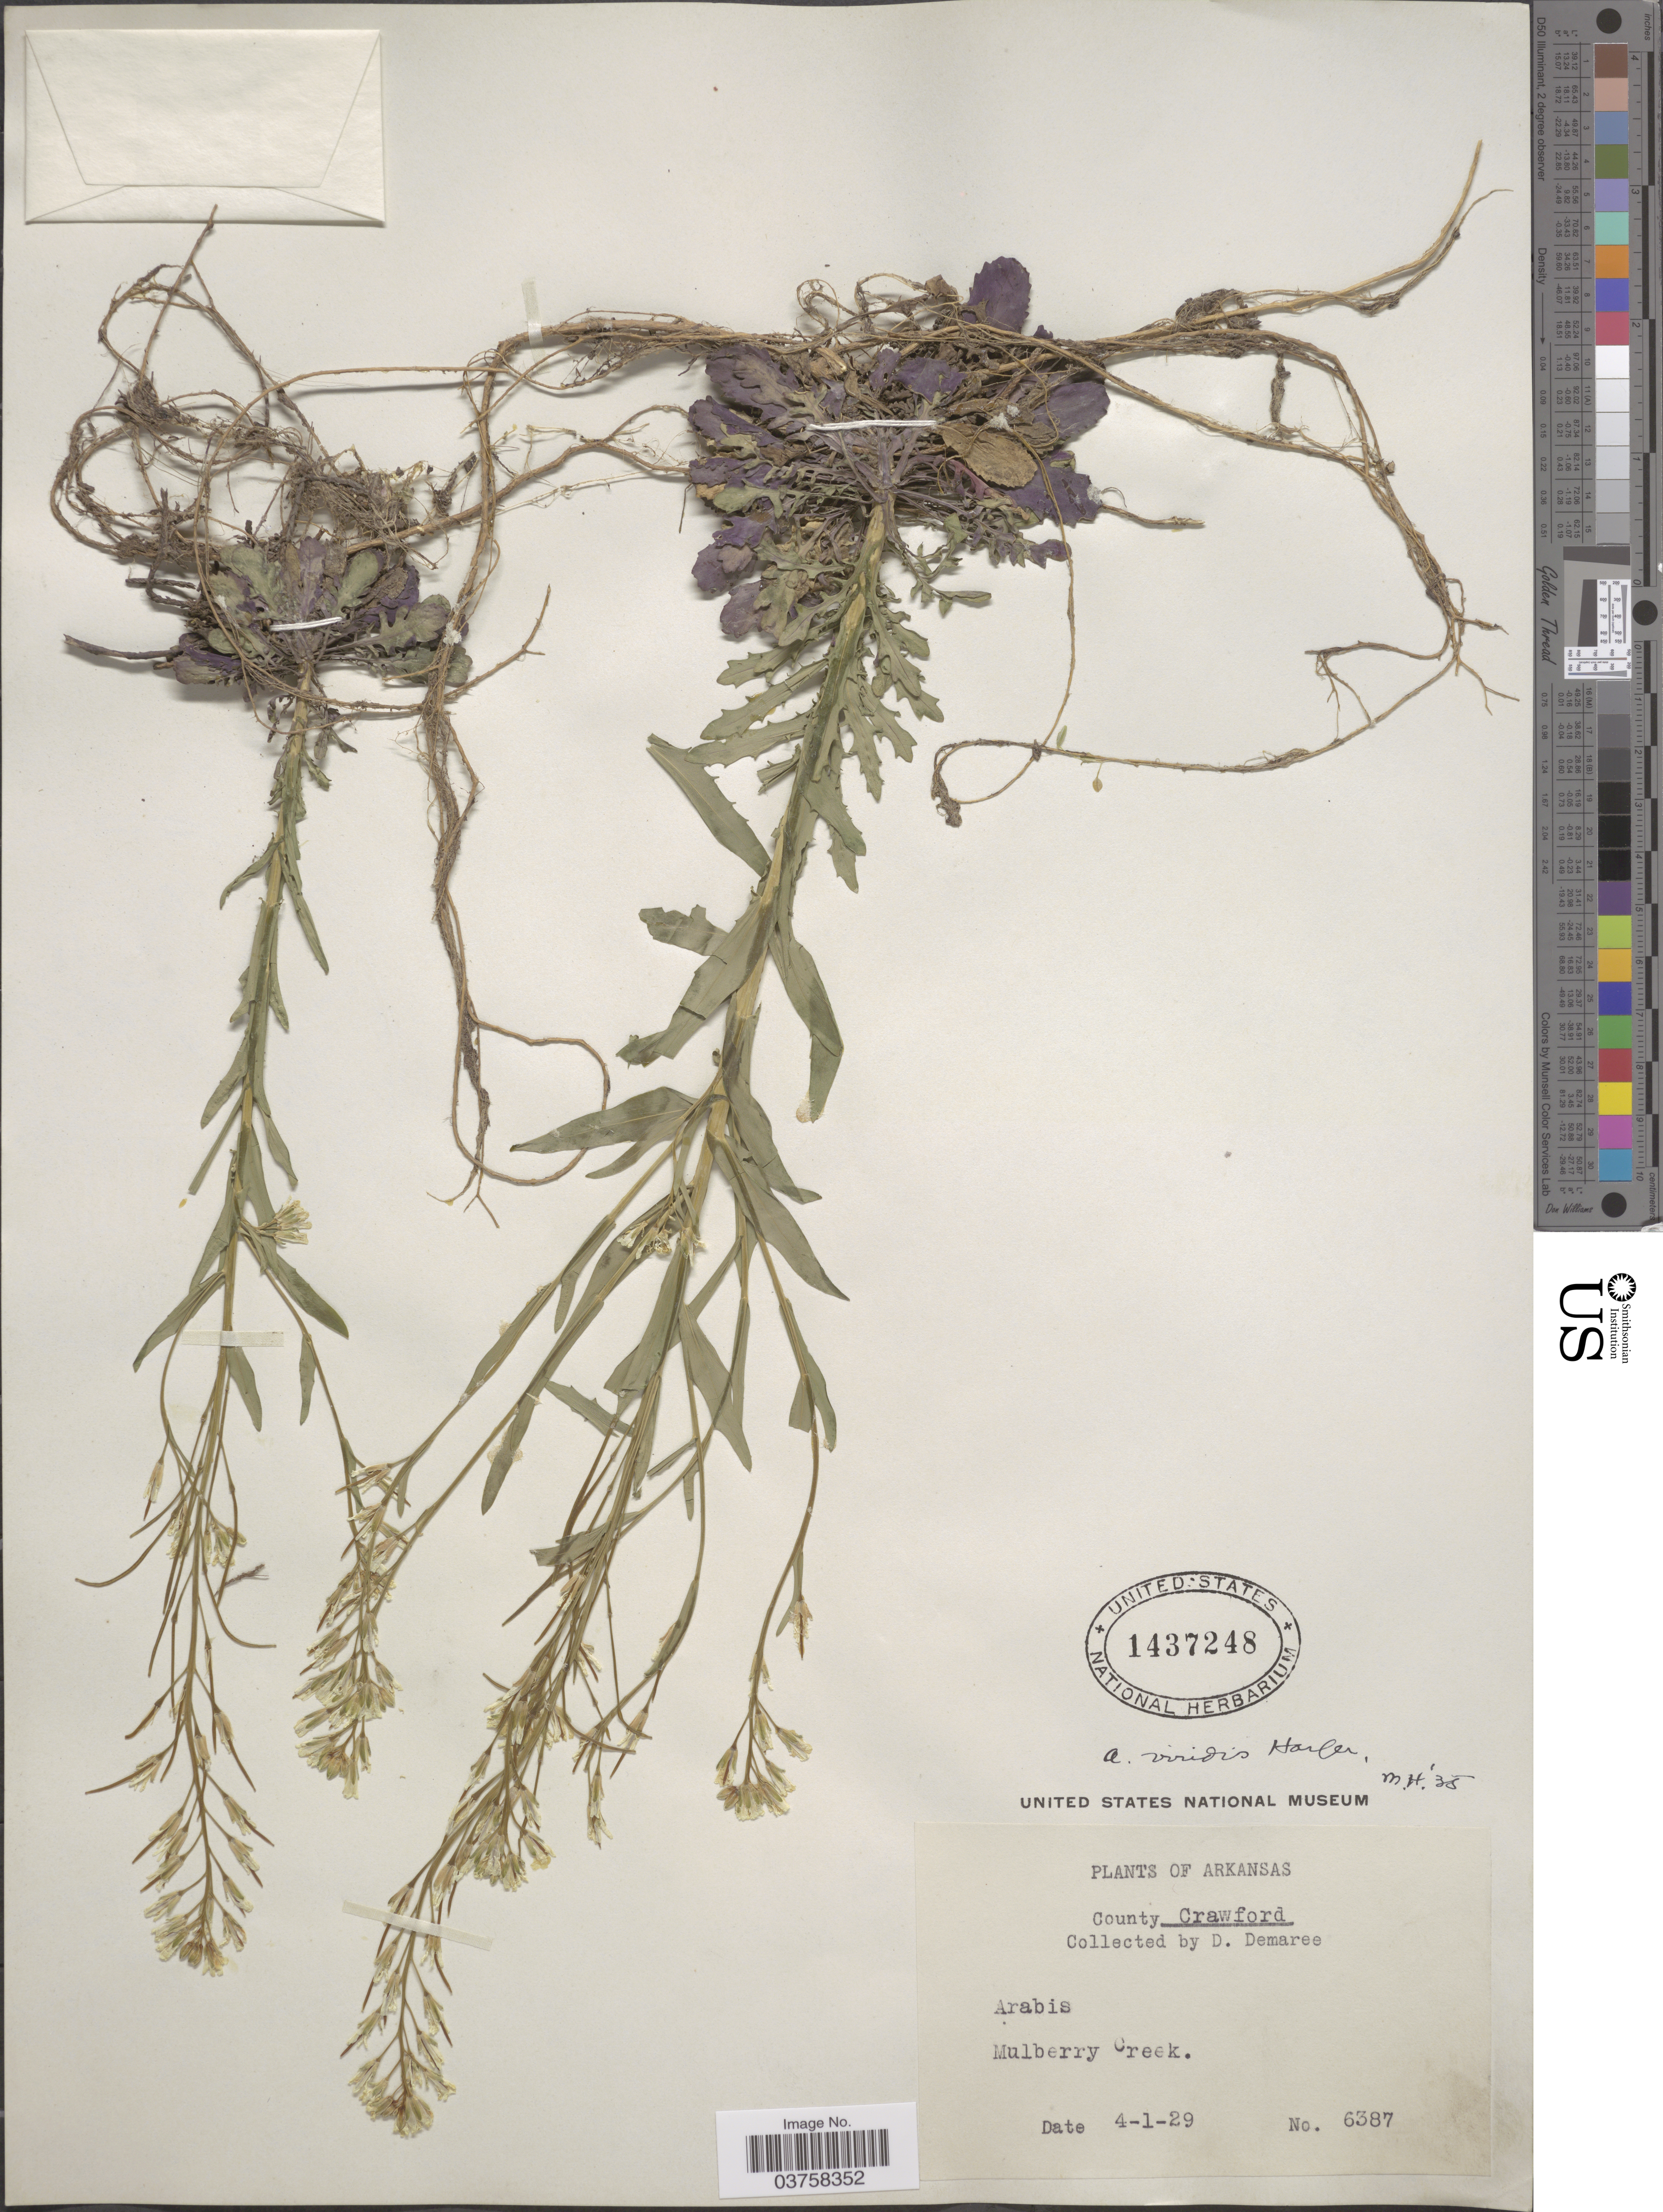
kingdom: Plantae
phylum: Tracheophyta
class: Magnoliopsida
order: Brassicales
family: Brassicaceae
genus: Borodinia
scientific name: Borodinia missouriensis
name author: (Greene) P.J. Alexander & Windham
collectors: D. Demaree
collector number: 6387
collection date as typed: Transcribed d/m/y: 1/4/29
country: United States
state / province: Arkansas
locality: County Crawford. Mulberry Creek.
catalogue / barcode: US 1437248